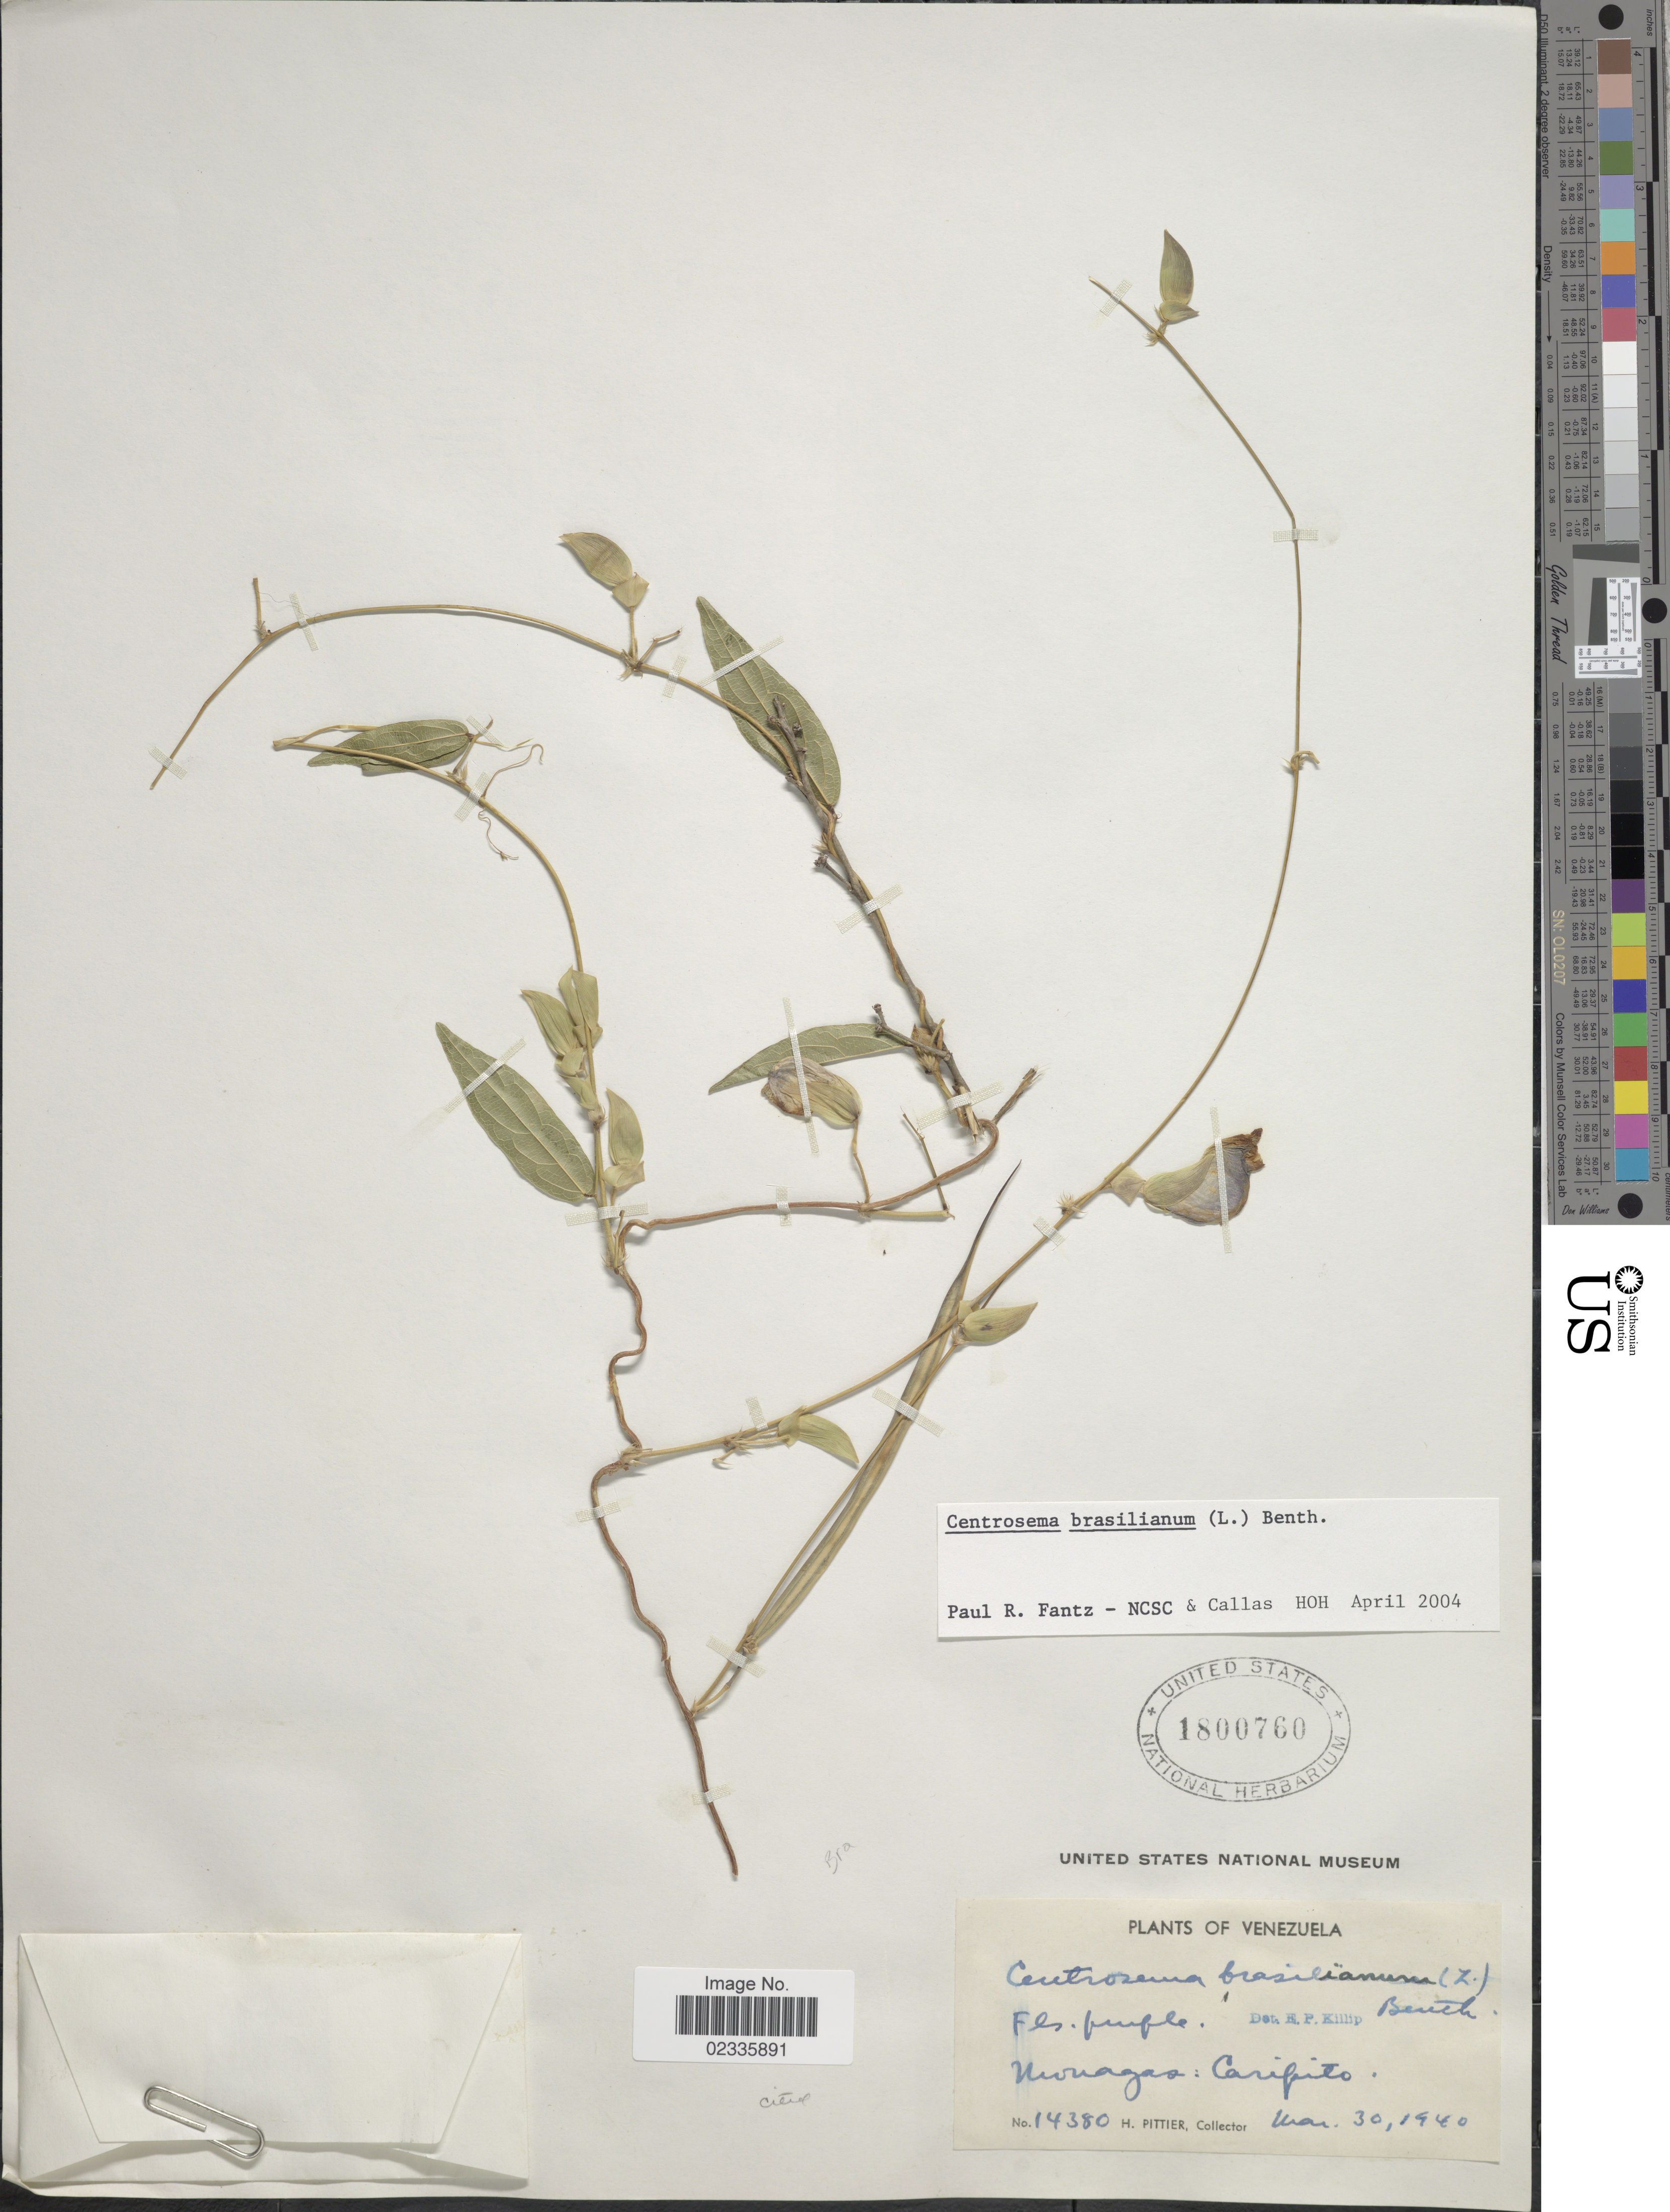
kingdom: Plantae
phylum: Tracheophyta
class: Magnoliopsida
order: Fabales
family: Fabaceae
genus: Centrosema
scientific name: Centrosema brasilianum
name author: (L.) Benth.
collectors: H. F. Pittier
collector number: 14380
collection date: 1940-03-30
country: Venezuela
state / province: Monagas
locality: Caripito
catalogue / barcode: US 1800760